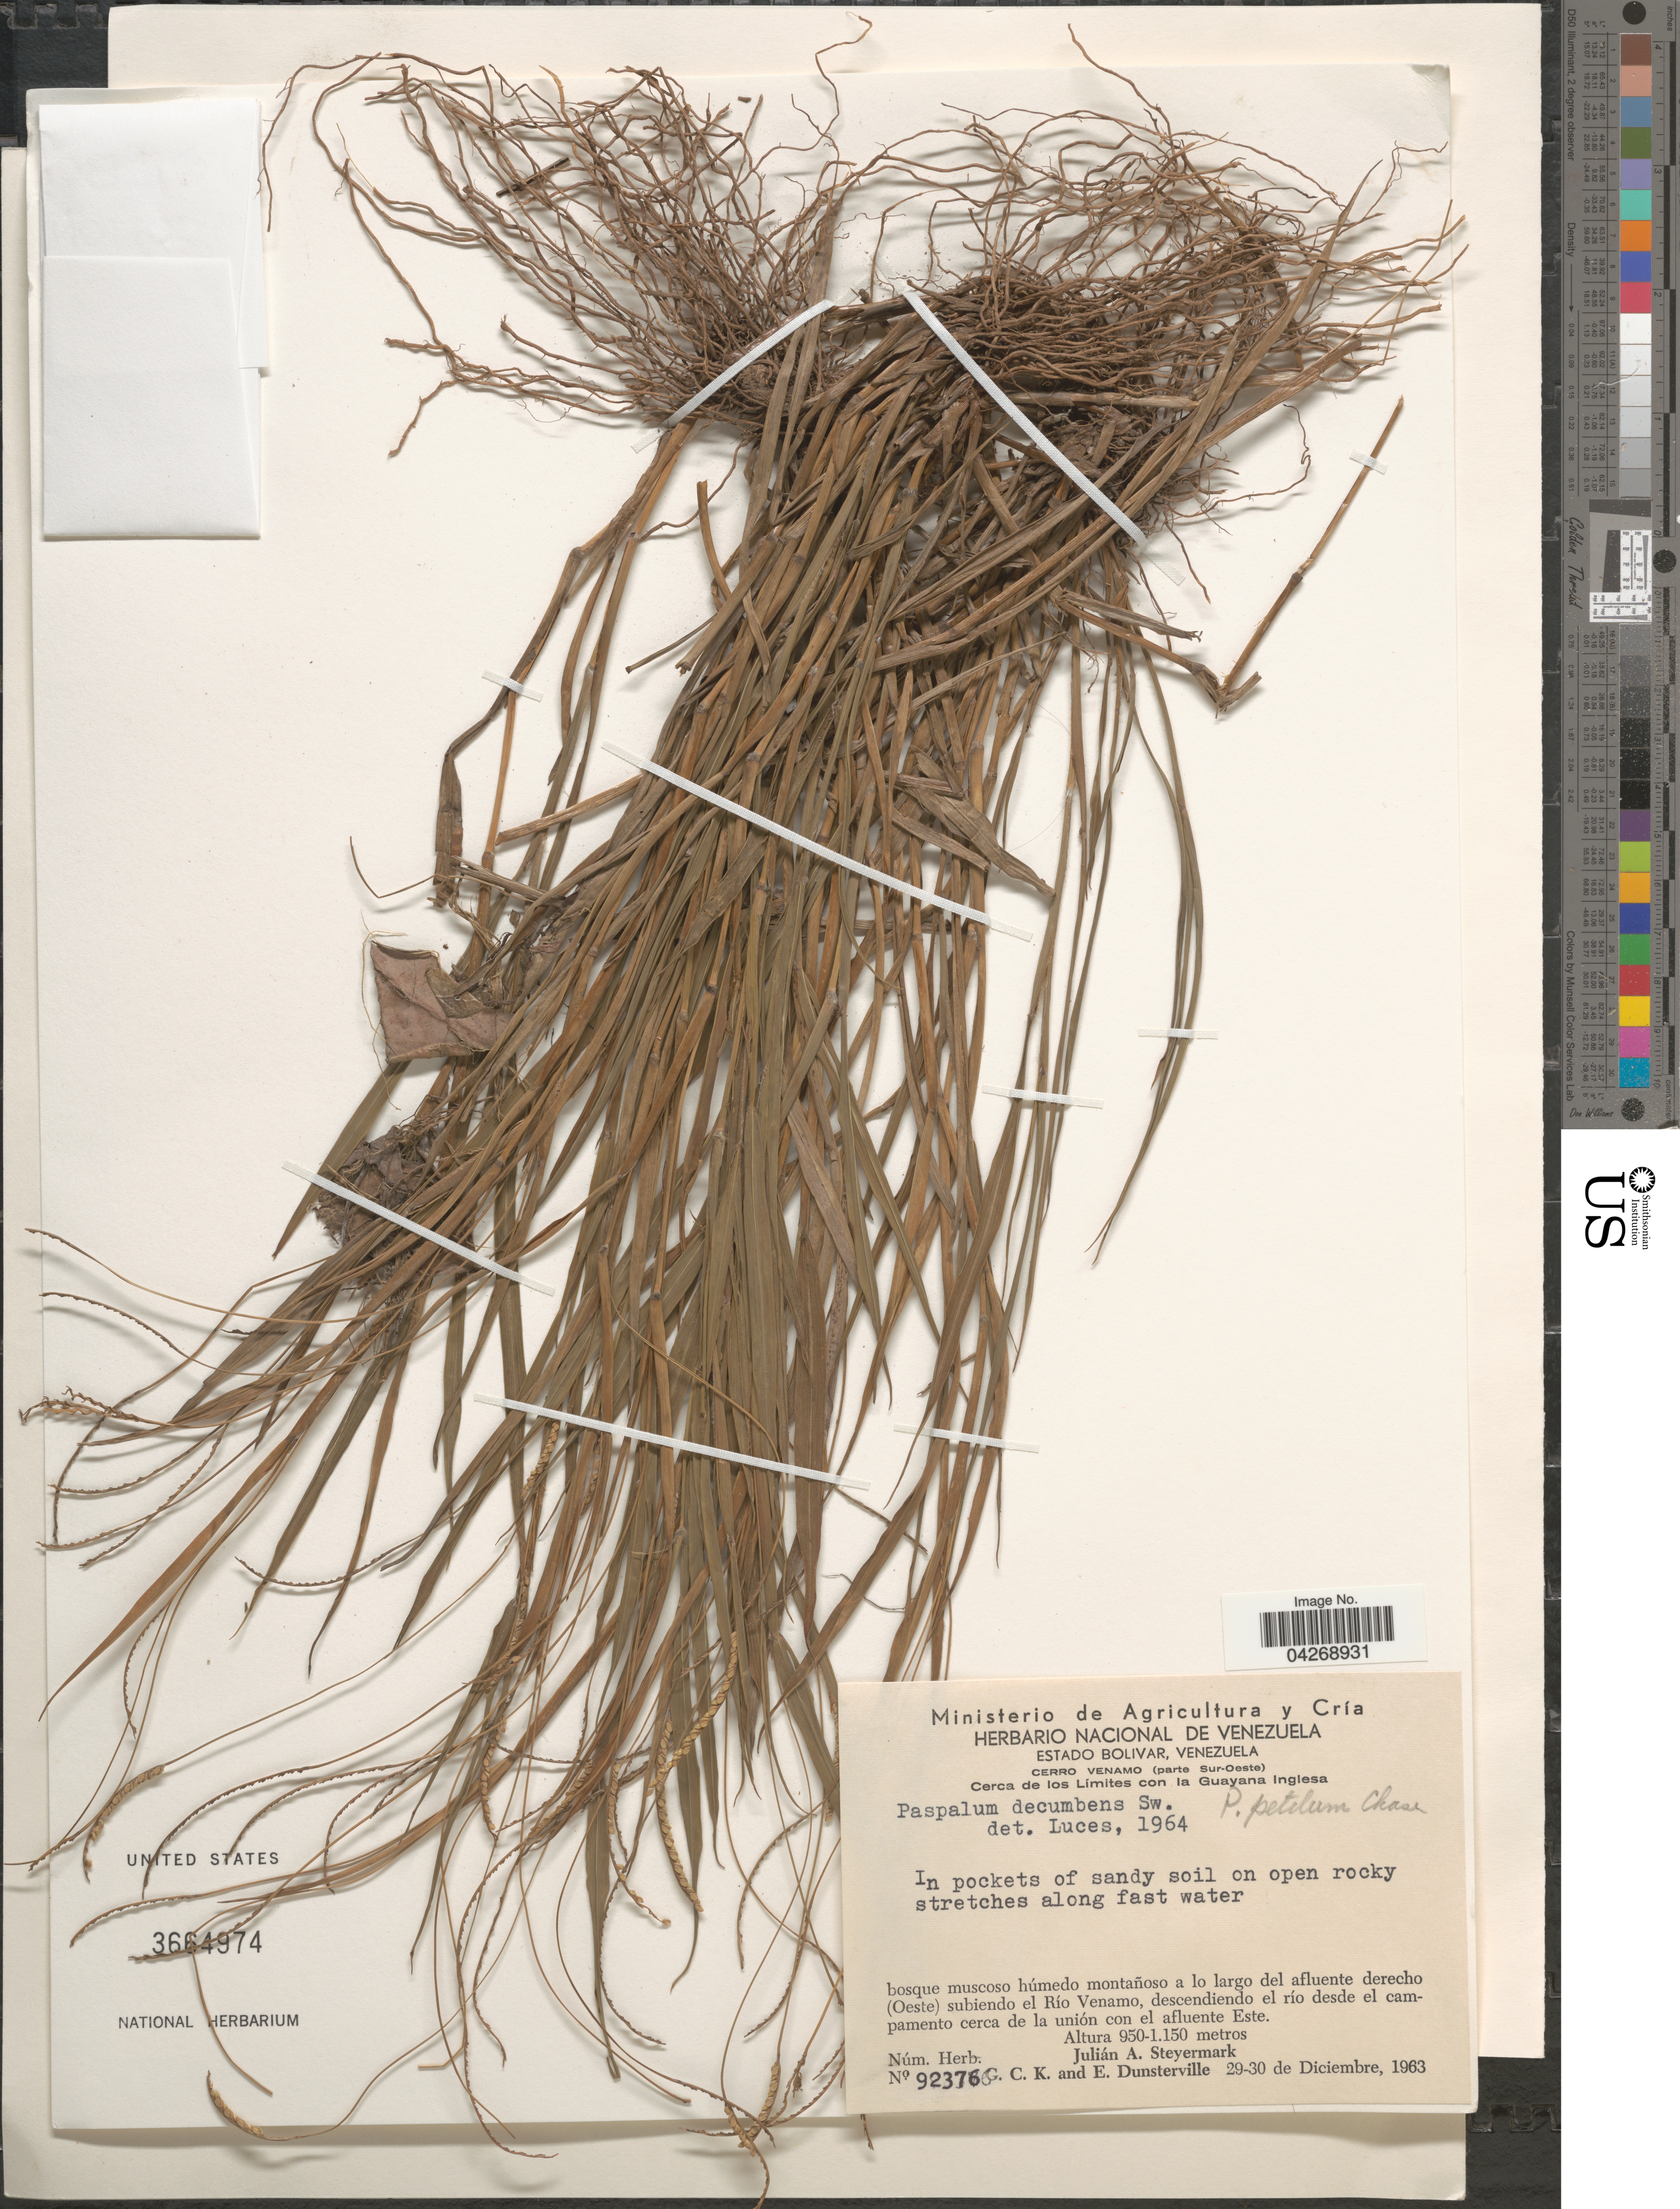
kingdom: Plantae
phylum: Tracheophyta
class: Liliopsida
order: Poales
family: Poaceae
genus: Paspalum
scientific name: Paspalum decumbens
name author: Sw.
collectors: J. Steyermark, G. C. K. Dunsterville & E. Dunsterville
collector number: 92376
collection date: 1963-12-29/1963-12-30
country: Venezuela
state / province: Bolivar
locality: Cerro Venamo (parte Sur-Oeste). Cerca de los Límites con la Guayana Inglesa. Bosque muscoso húmedo montañoso a lo largo del afluente derecho (Oeste) subiendo el Río Venamo, descendiendo el río desde el campamento cerca de la unión con el afluente Este.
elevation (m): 950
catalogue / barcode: US 3664974